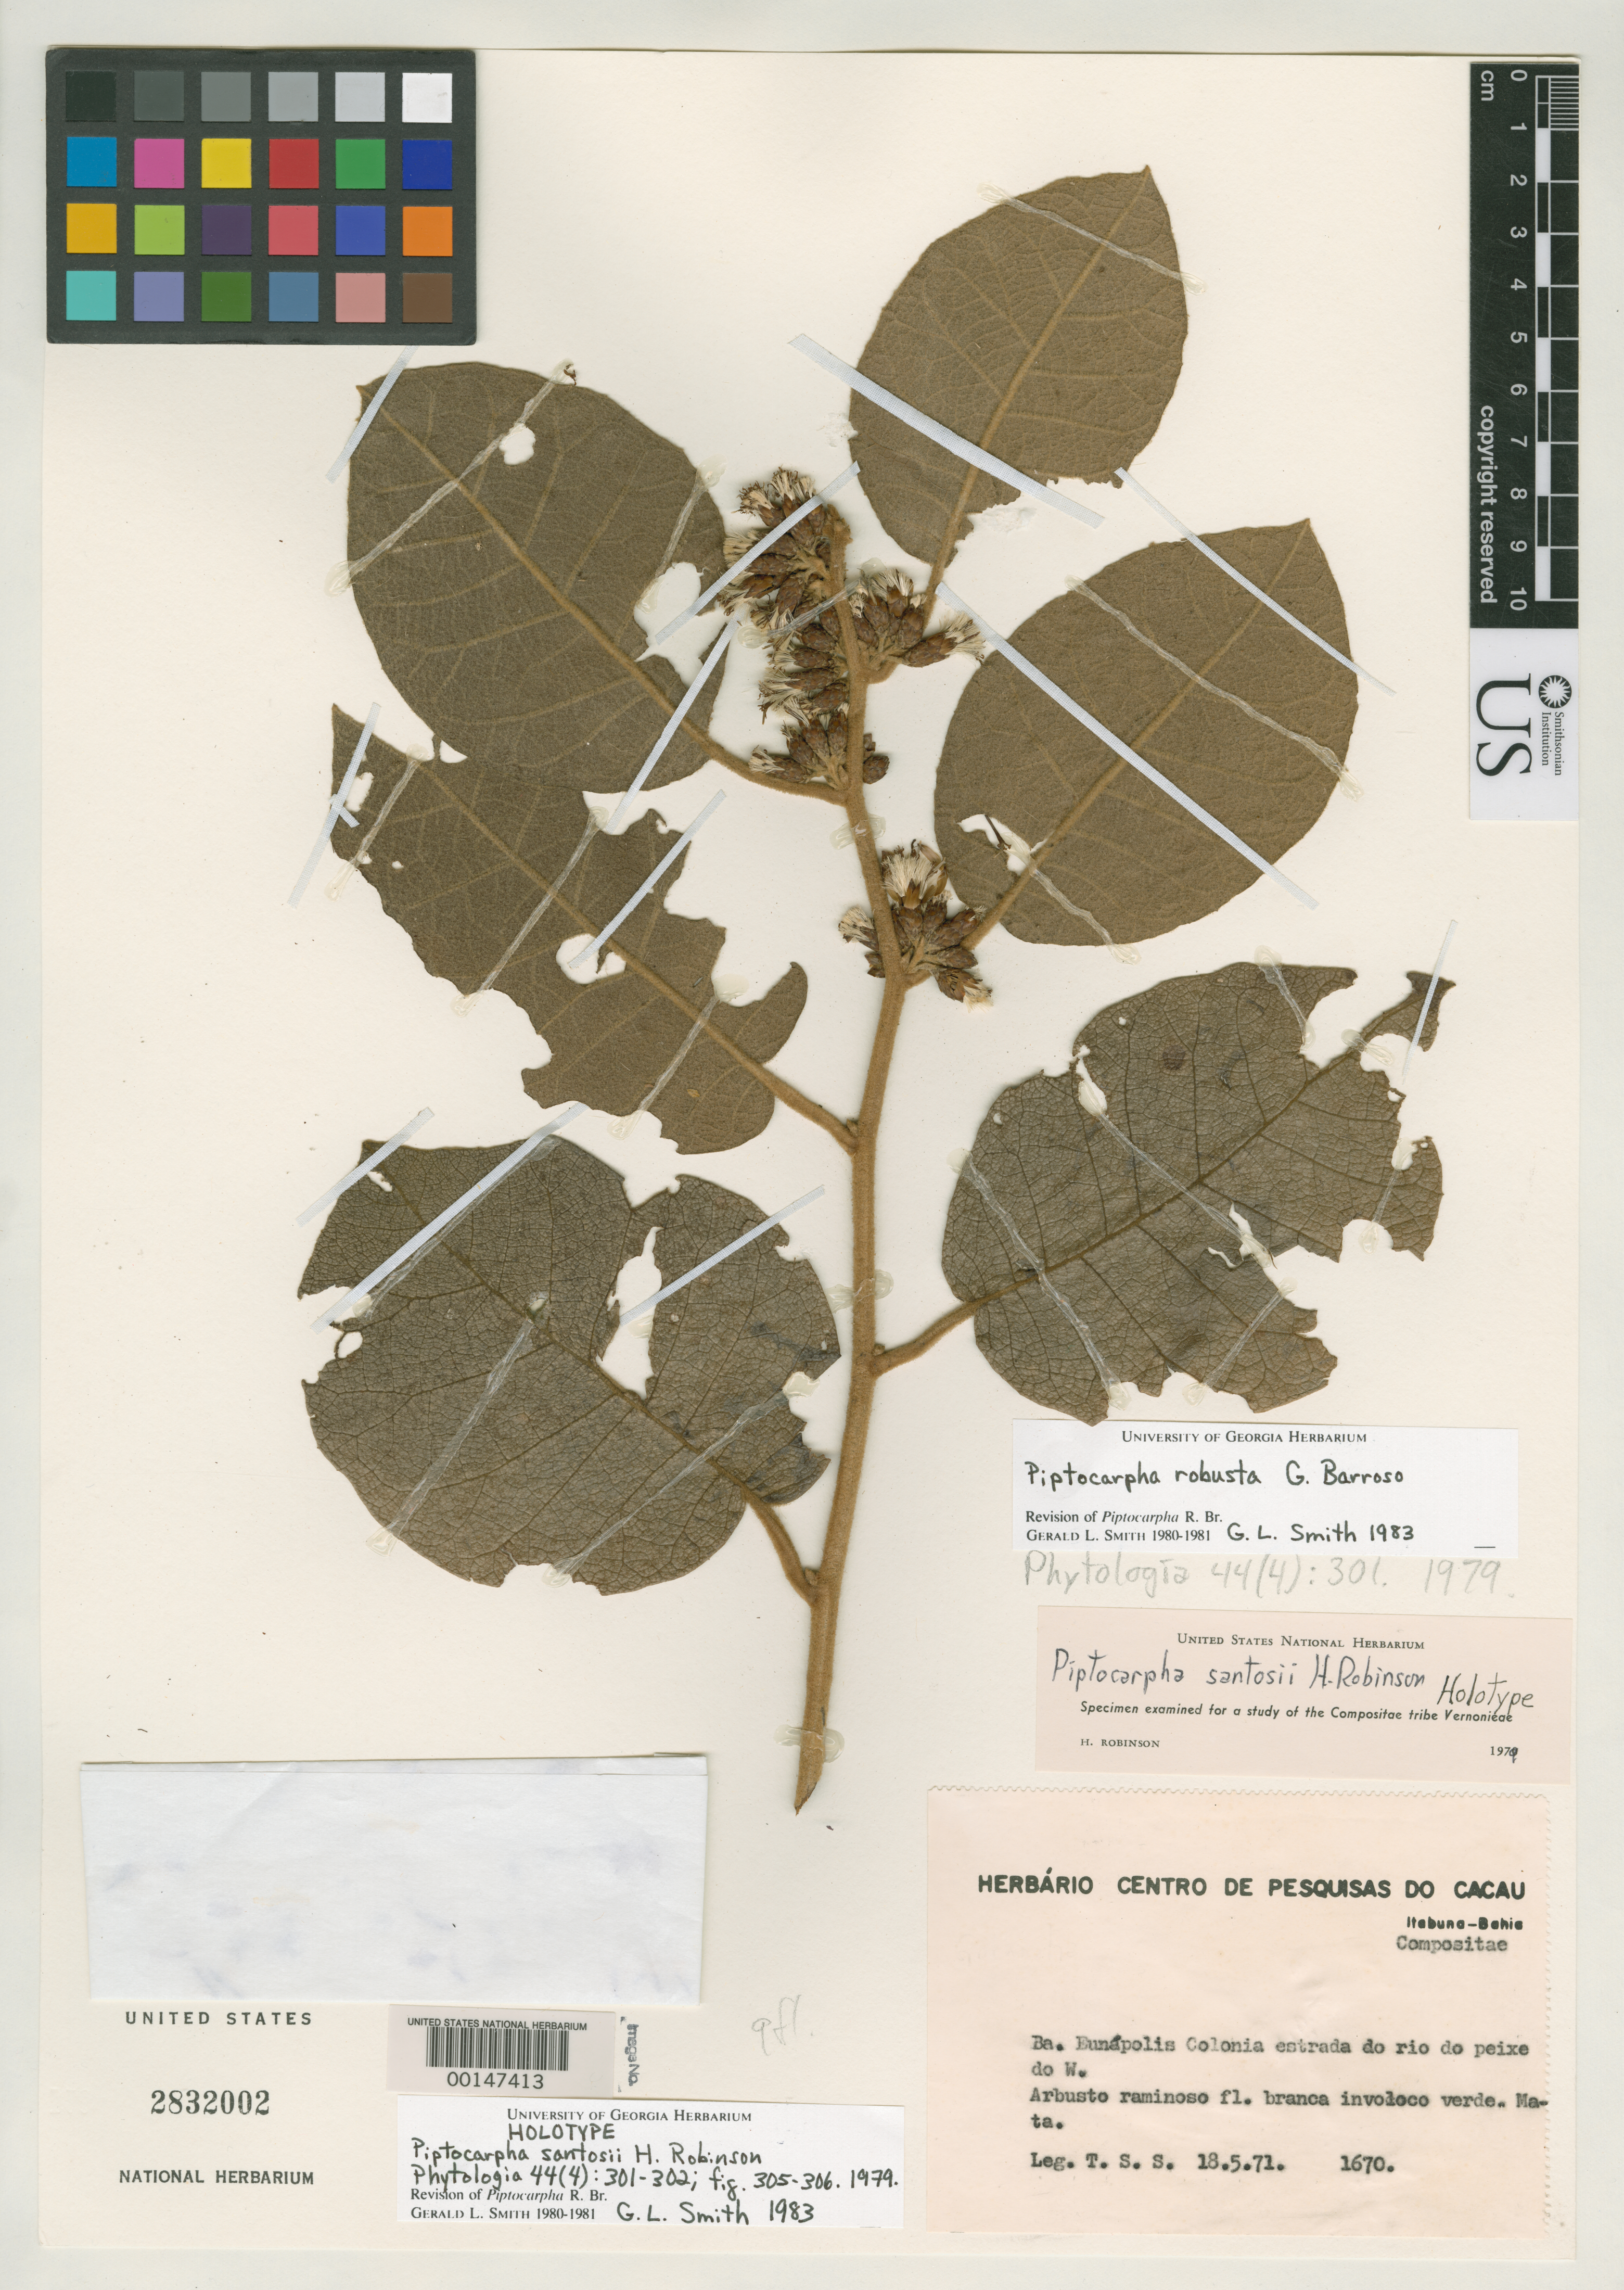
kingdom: Plantae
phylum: Tracheophyta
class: Magnoliopsida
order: Asterales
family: Asteraceae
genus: Piptocarpha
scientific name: Piptocarpha santosii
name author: H. Rob.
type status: Holotype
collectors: T. S. Santos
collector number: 1670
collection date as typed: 18 May 1971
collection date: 1971-05-18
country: Brazil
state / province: Bahia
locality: Eunapolis Colonia estrada of Rio Peixe do W.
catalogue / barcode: US 2832002